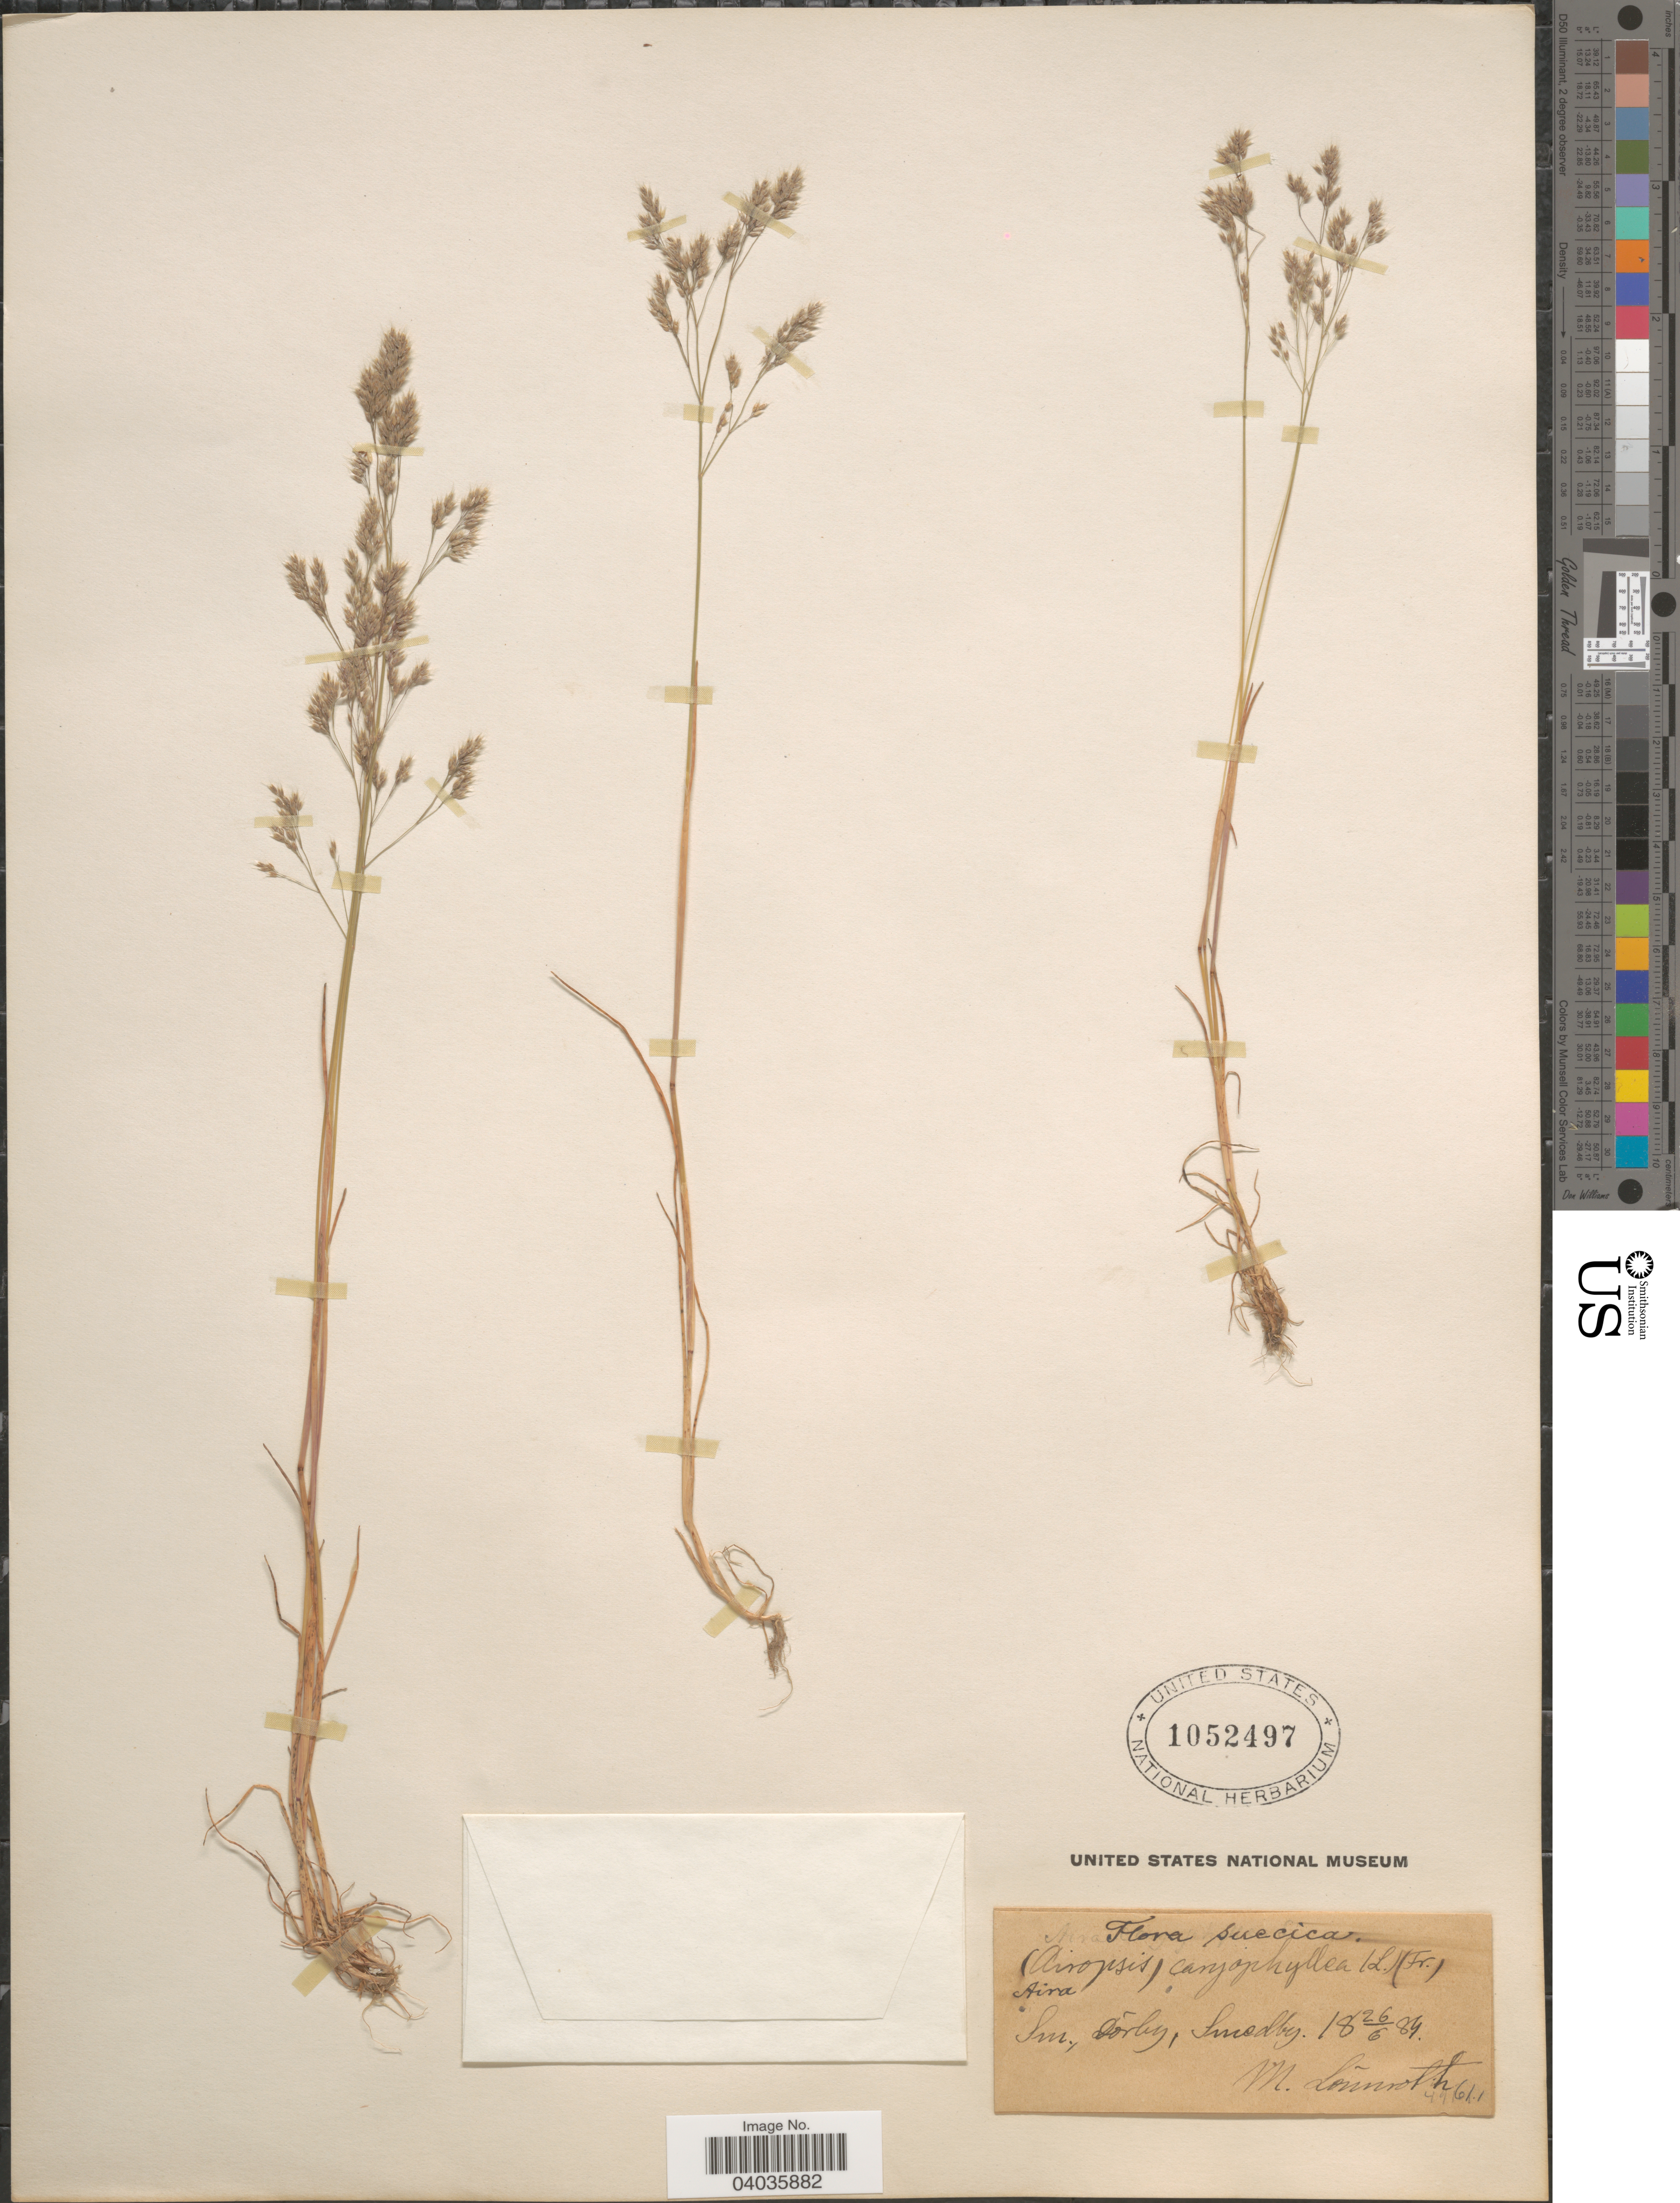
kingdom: Plantae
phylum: Tracheophyta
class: Liliopsida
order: Poales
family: Poaceae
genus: Aira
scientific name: Aira caryophyllea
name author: L.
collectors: M. Lönnroth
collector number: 4961*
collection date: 1884-06-26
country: Sweden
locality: Suecica. Sm., Dôrby, Smedby.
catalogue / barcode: US 1052497